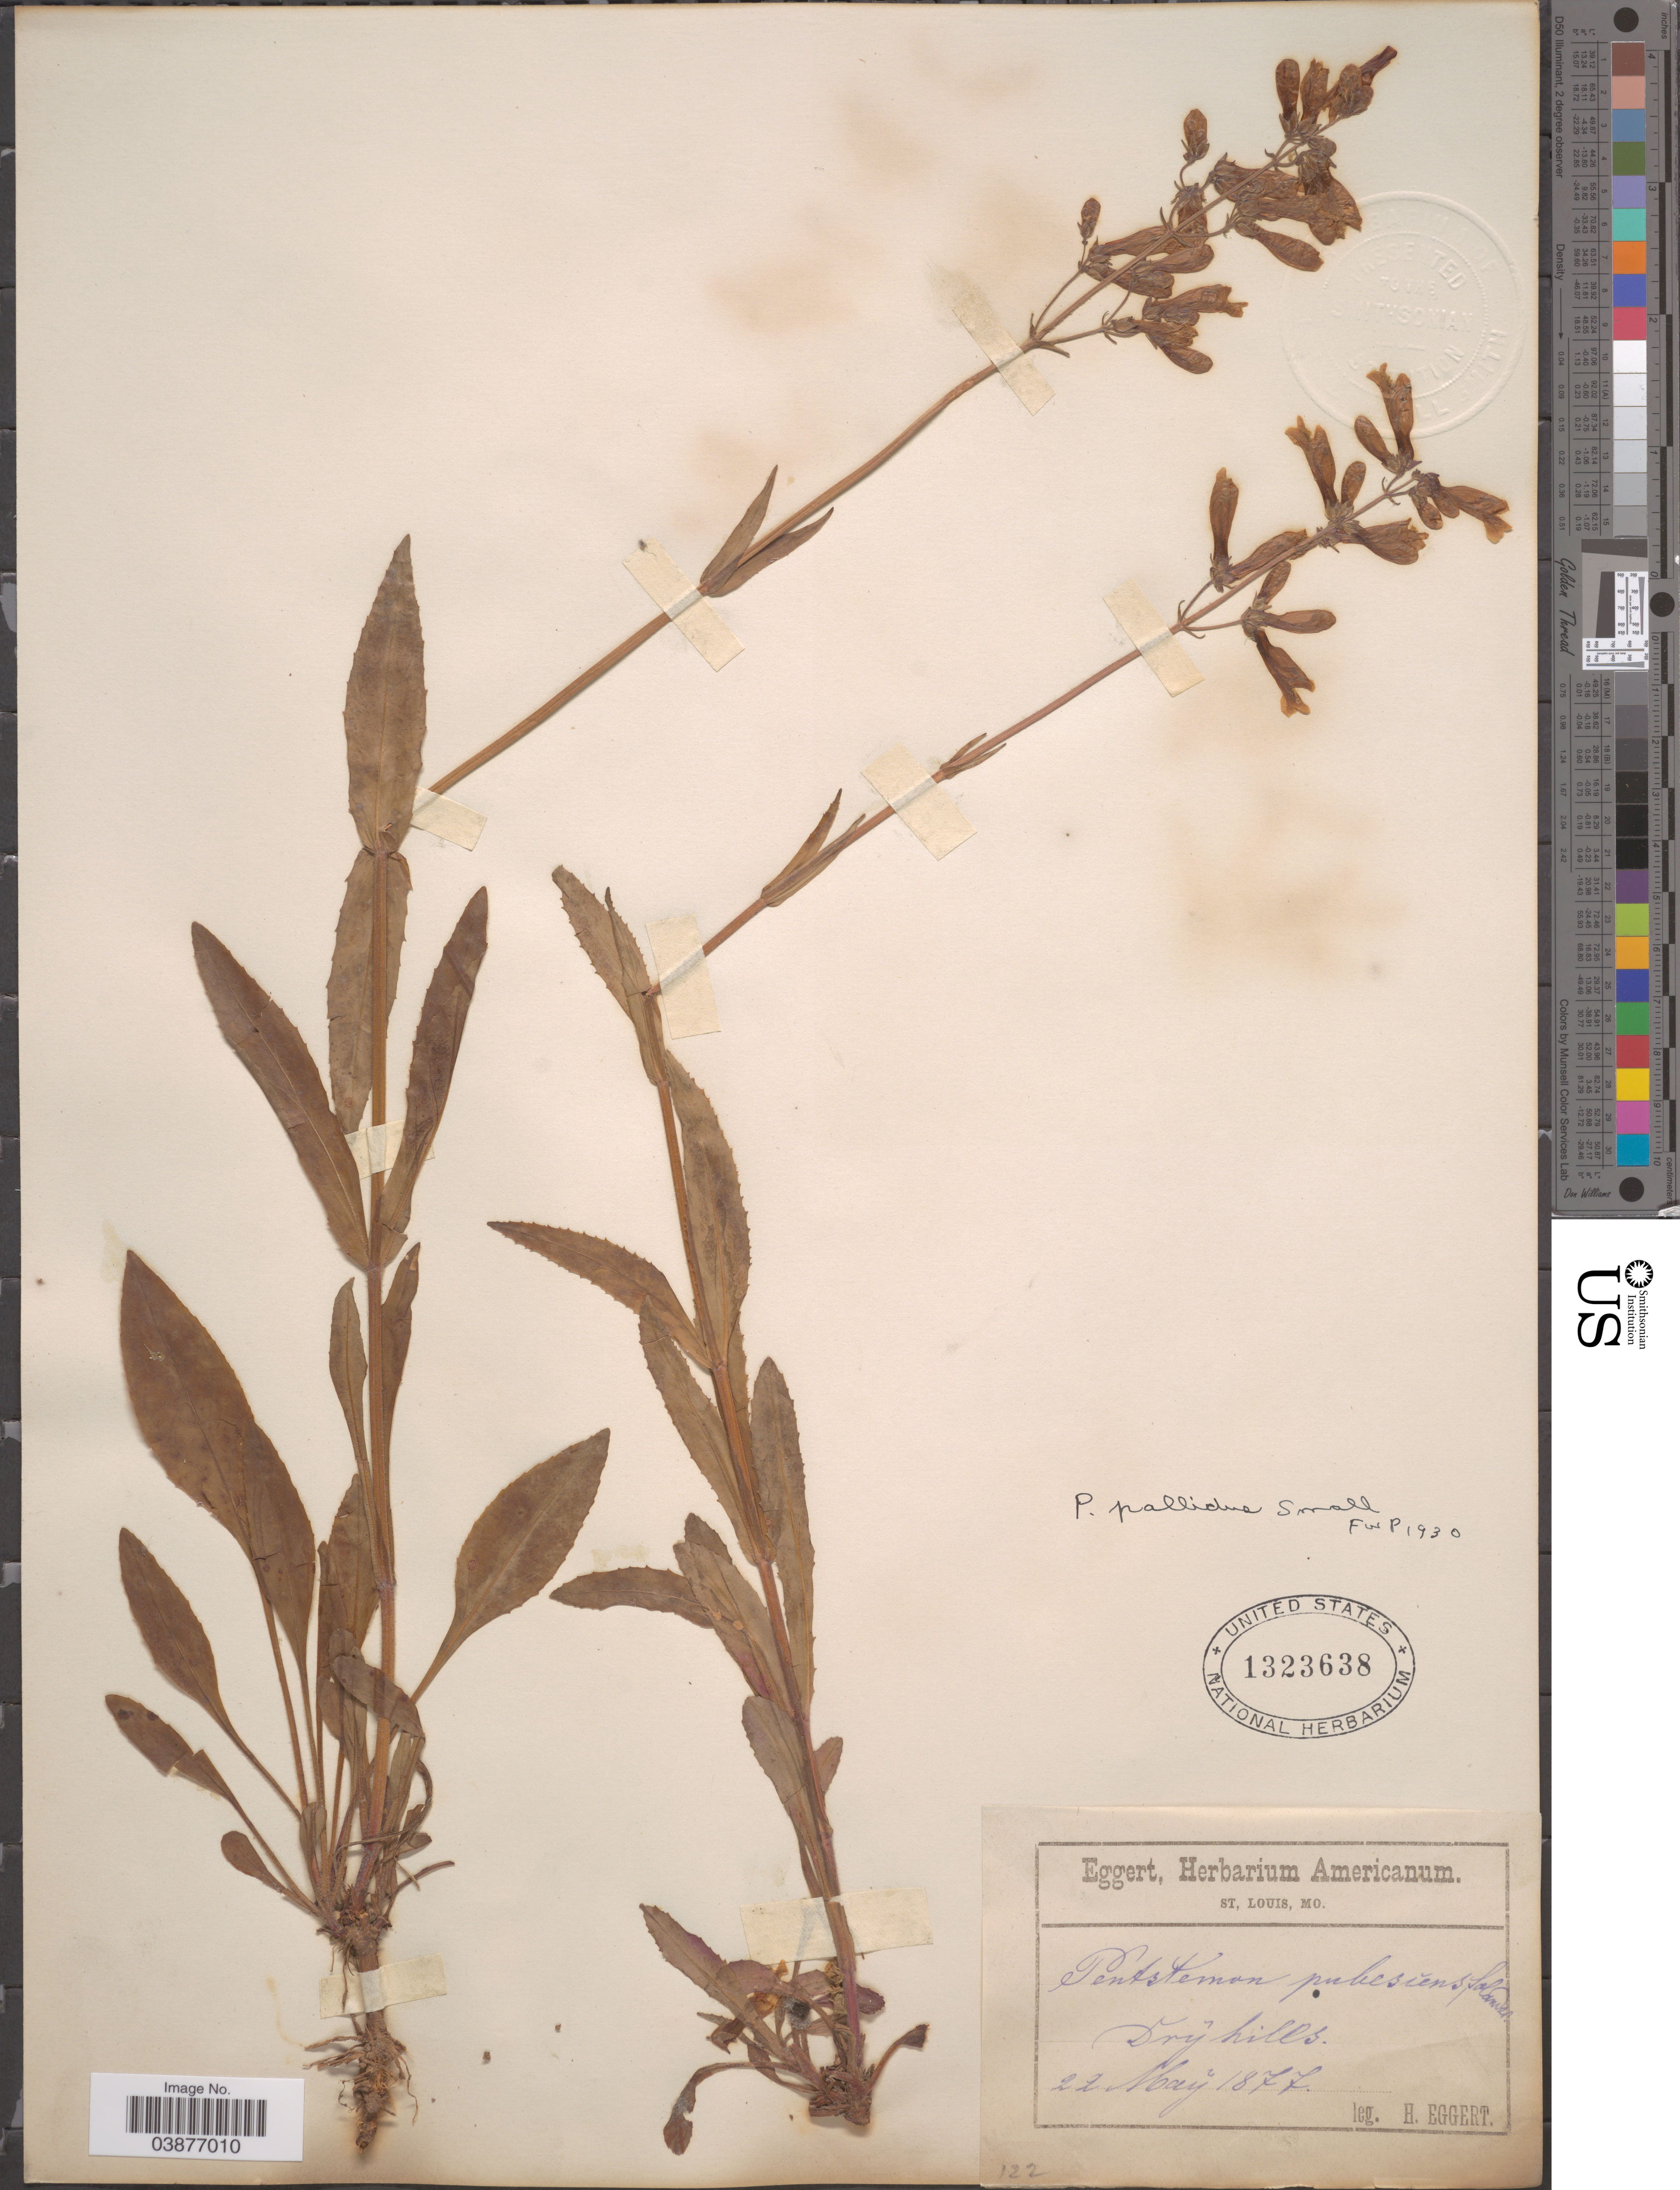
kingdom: Plantae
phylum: Tracheophyta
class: Magnoliopsida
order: Lamiales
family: Plantaginaceae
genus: Penstemon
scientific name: Penstemon pallidus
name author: Small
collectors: H. Eggert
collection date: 1877-05-22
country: United States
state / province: Missouri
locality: Dry hills.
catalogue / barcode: US 1323638